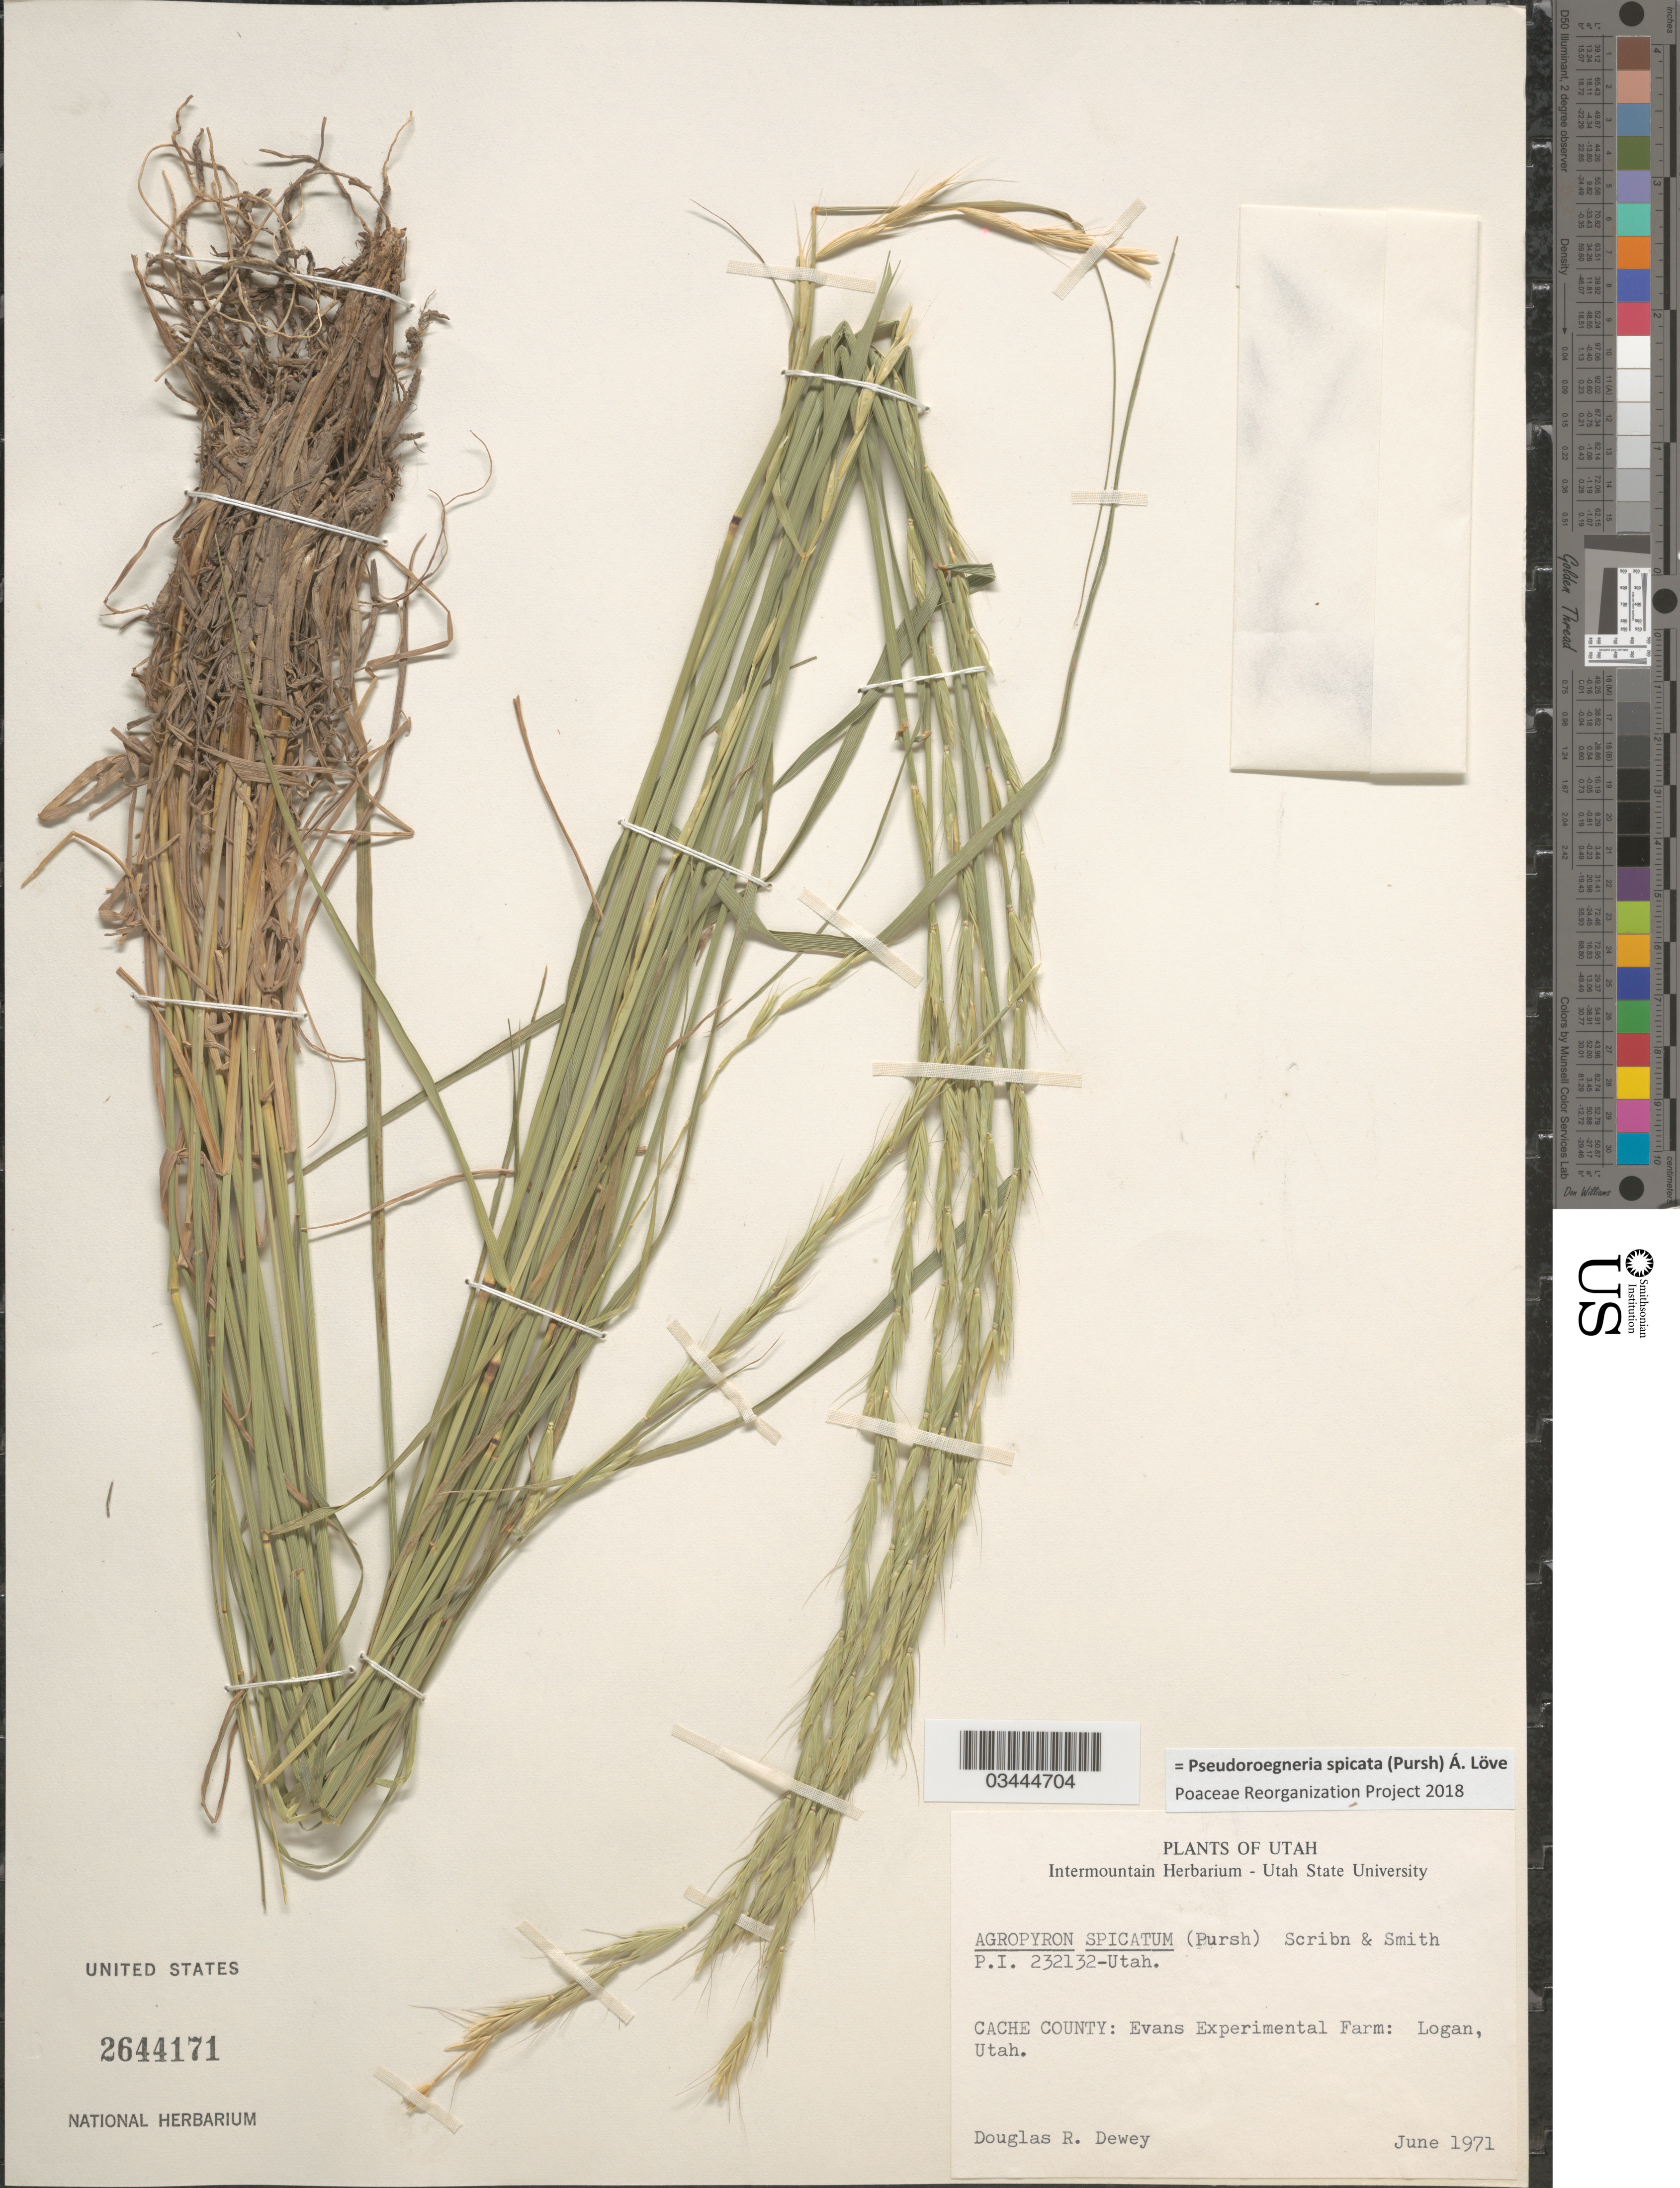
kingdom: Plantae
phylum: Tracheophyta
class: Liliopsida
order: Poales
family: Poaceae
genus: Pseudoroegneria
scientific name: Pseudoroegneria spicata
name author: (Pursh) Á. Löve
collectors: D. Dewey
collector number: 232132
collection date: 1971-06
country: United States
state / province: Utah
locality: Cache County: Evans Experimental Farm: Logan.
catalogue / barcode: US 2644171